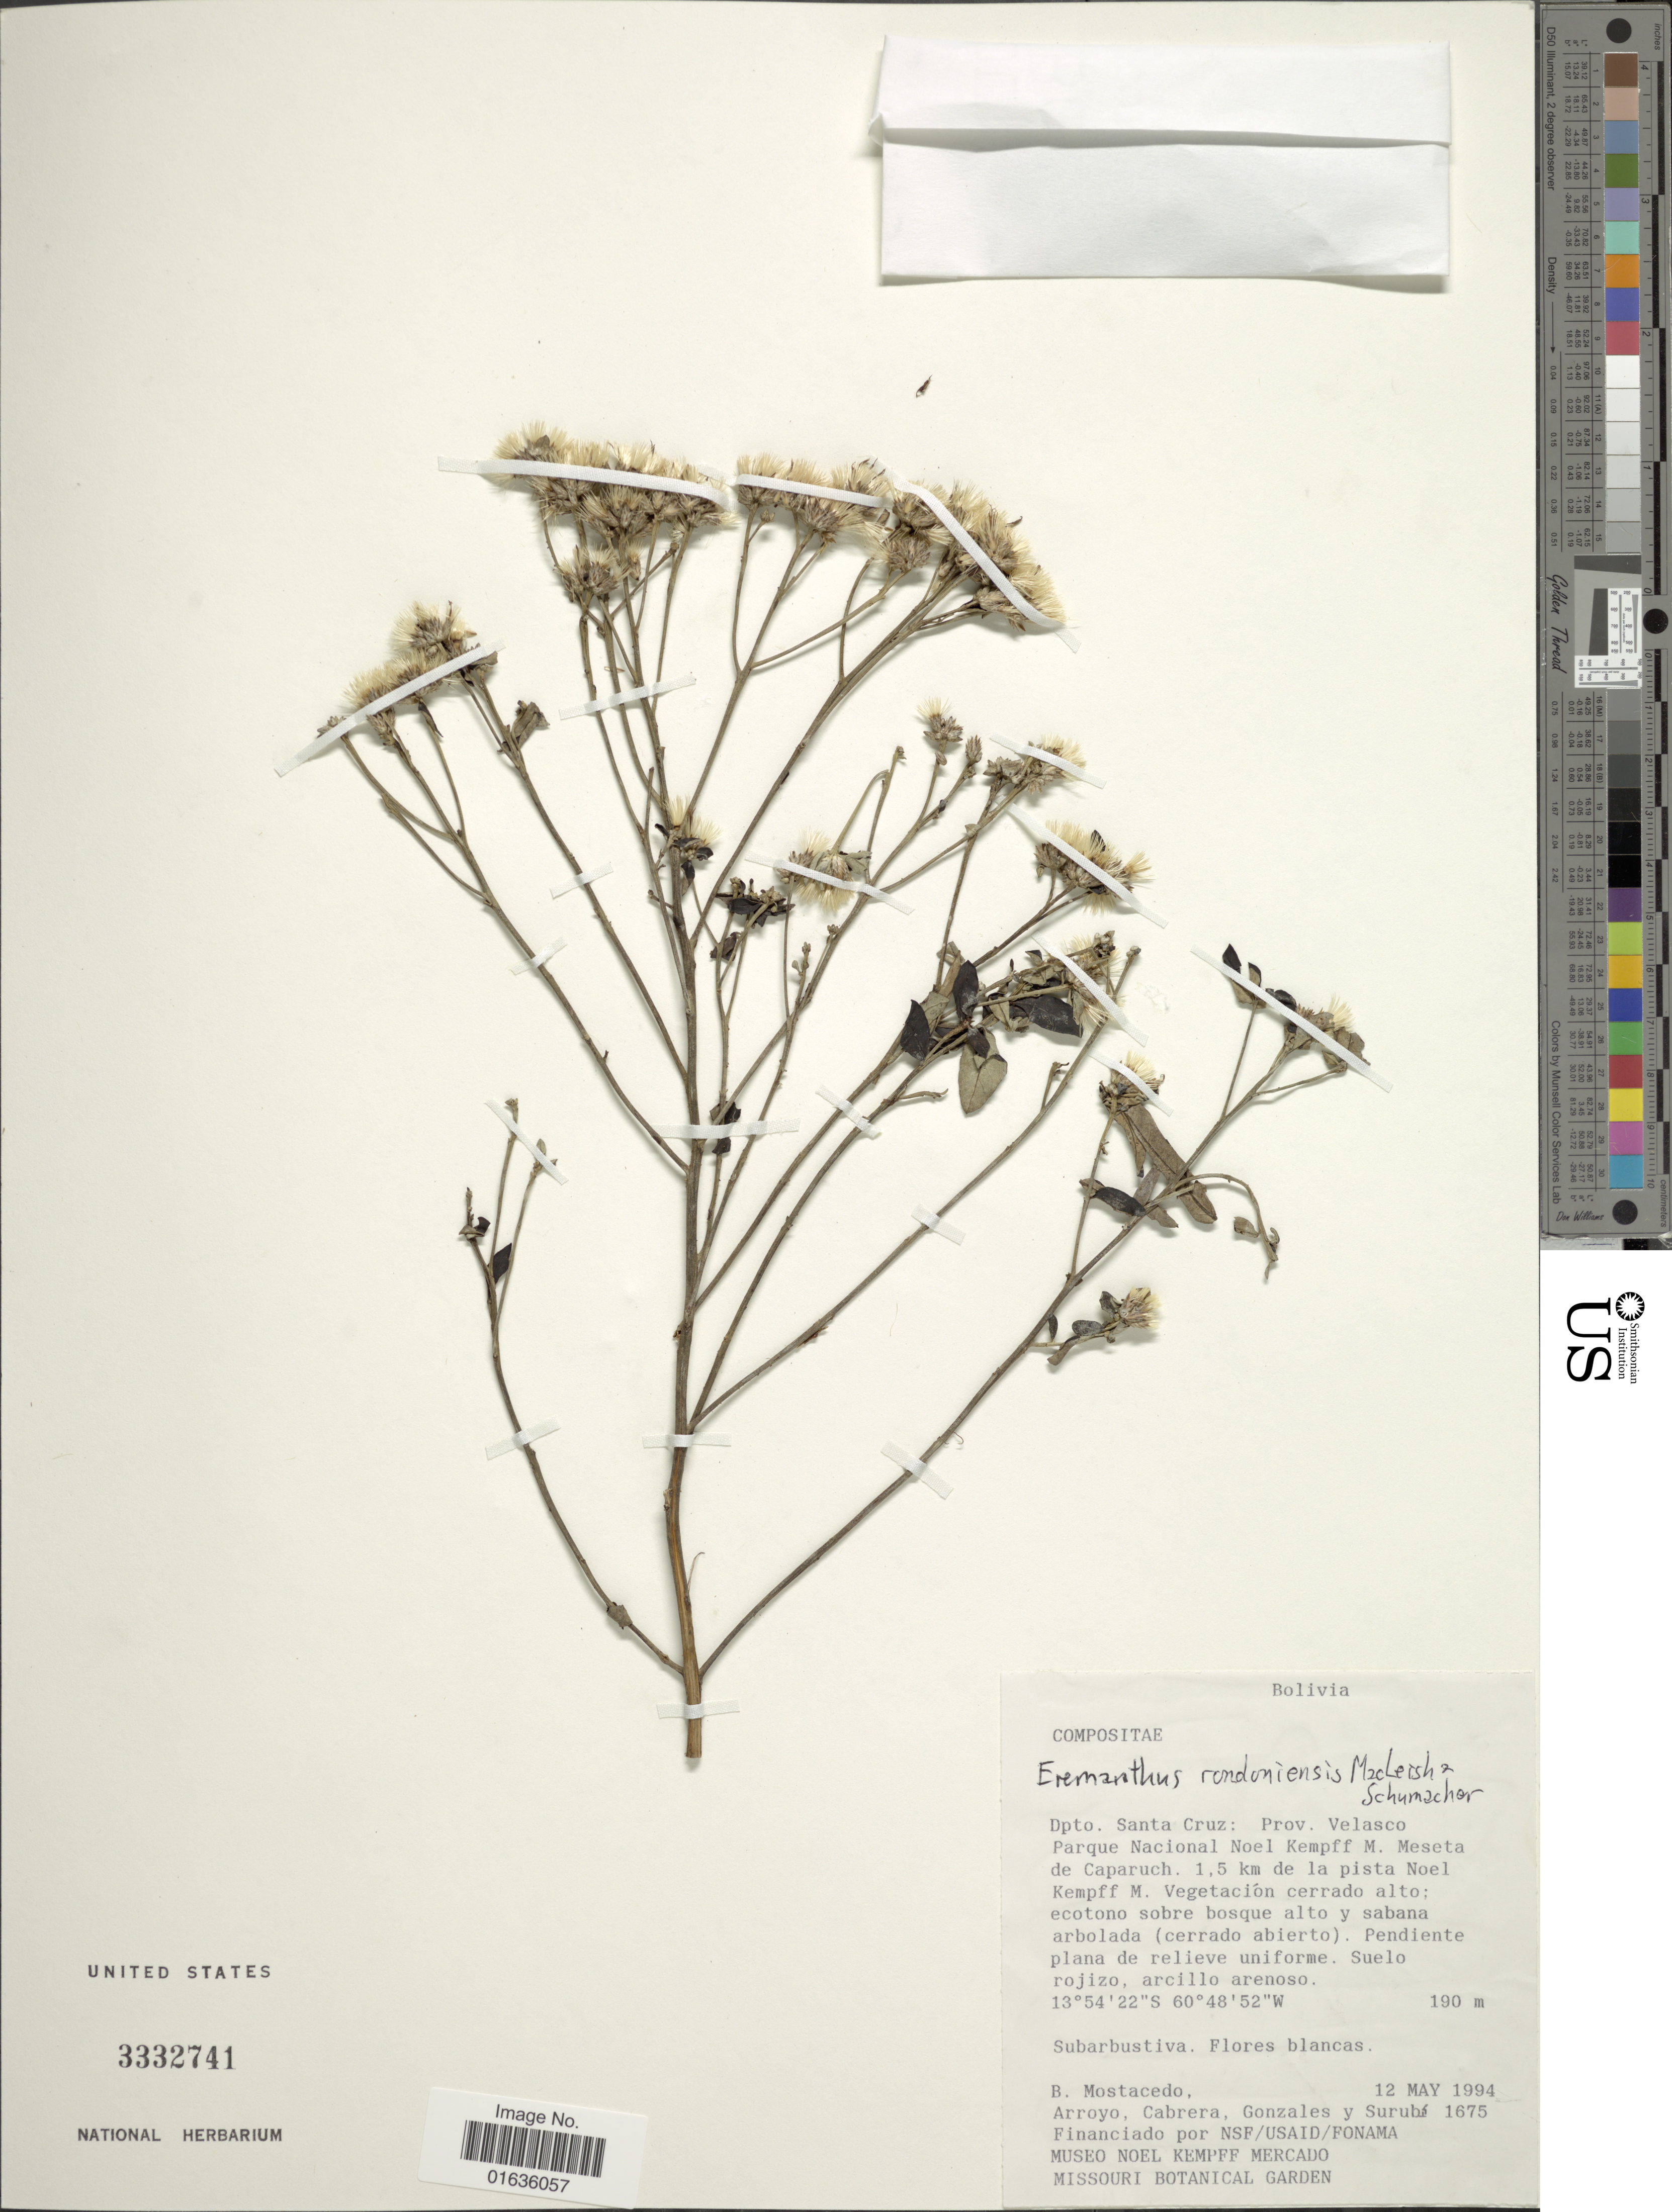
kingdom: Plantae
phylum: Tracheophyta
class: Magnoliopsida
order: Asterales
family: Asteraceae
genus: Eremanthus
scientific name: Eremanthus rondoniensis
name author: MacLeish & H. Schumach.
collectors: B. Mostacedo, Arroyo, --, Cabrera, --, Gonzales, -- & Surubi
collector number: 1675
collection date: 1994-05-12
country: Bolivia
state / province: Santa Cruz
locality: Prov. Velasco Parque Nacional Noel Kempff M. Meseta de Caparuch. 1,5 km de la pista Noel Kempff M.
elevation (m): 190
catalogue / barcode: US 3332741